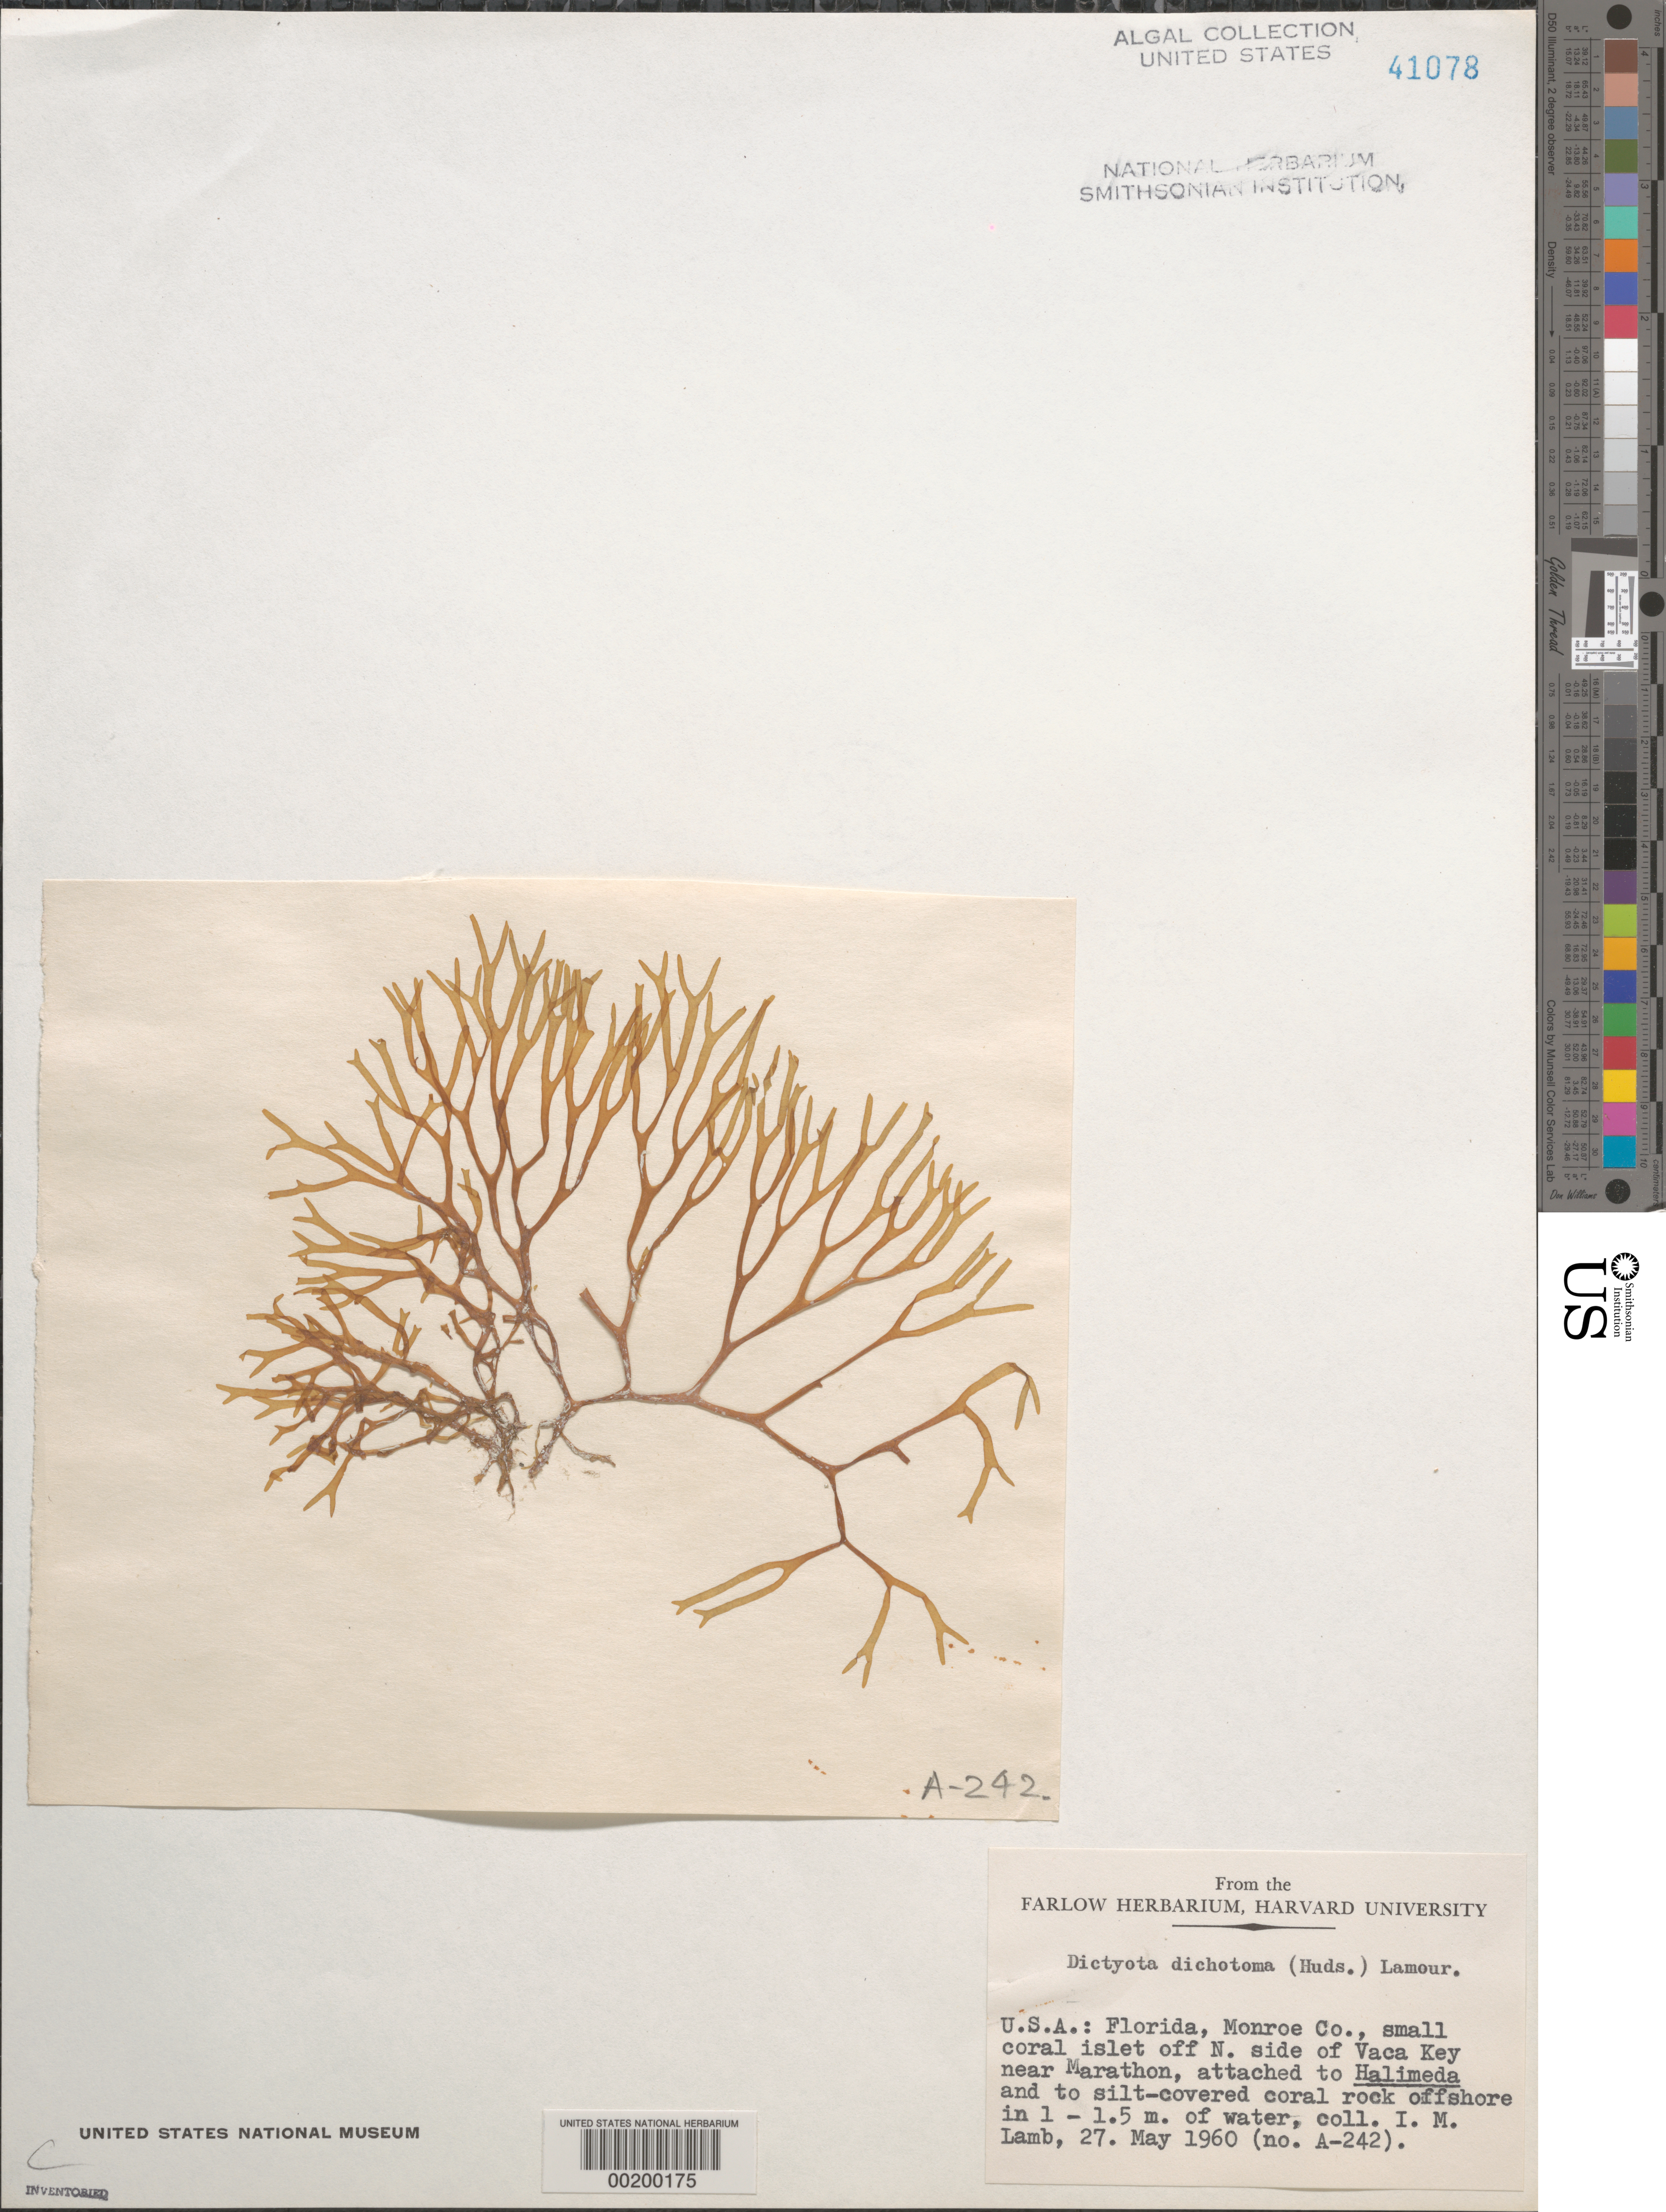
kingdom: Chromista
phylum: Ochrophyta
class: Phaeophyceae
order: Dictyotales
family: Dictyotaceae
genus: Dictyota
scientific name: Dictyota dichotoma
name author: (Huds.) J.V.Lamouroux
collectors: I. M. Lamb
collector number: A-242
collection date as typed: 27 May 1960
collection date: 1960-05-27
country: United States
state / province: Florida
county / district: Monroe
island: Key Vaca [Vaca Key]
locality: Islet off Key Vaca [Vaca Key], near Marathon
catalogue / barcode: US 41078